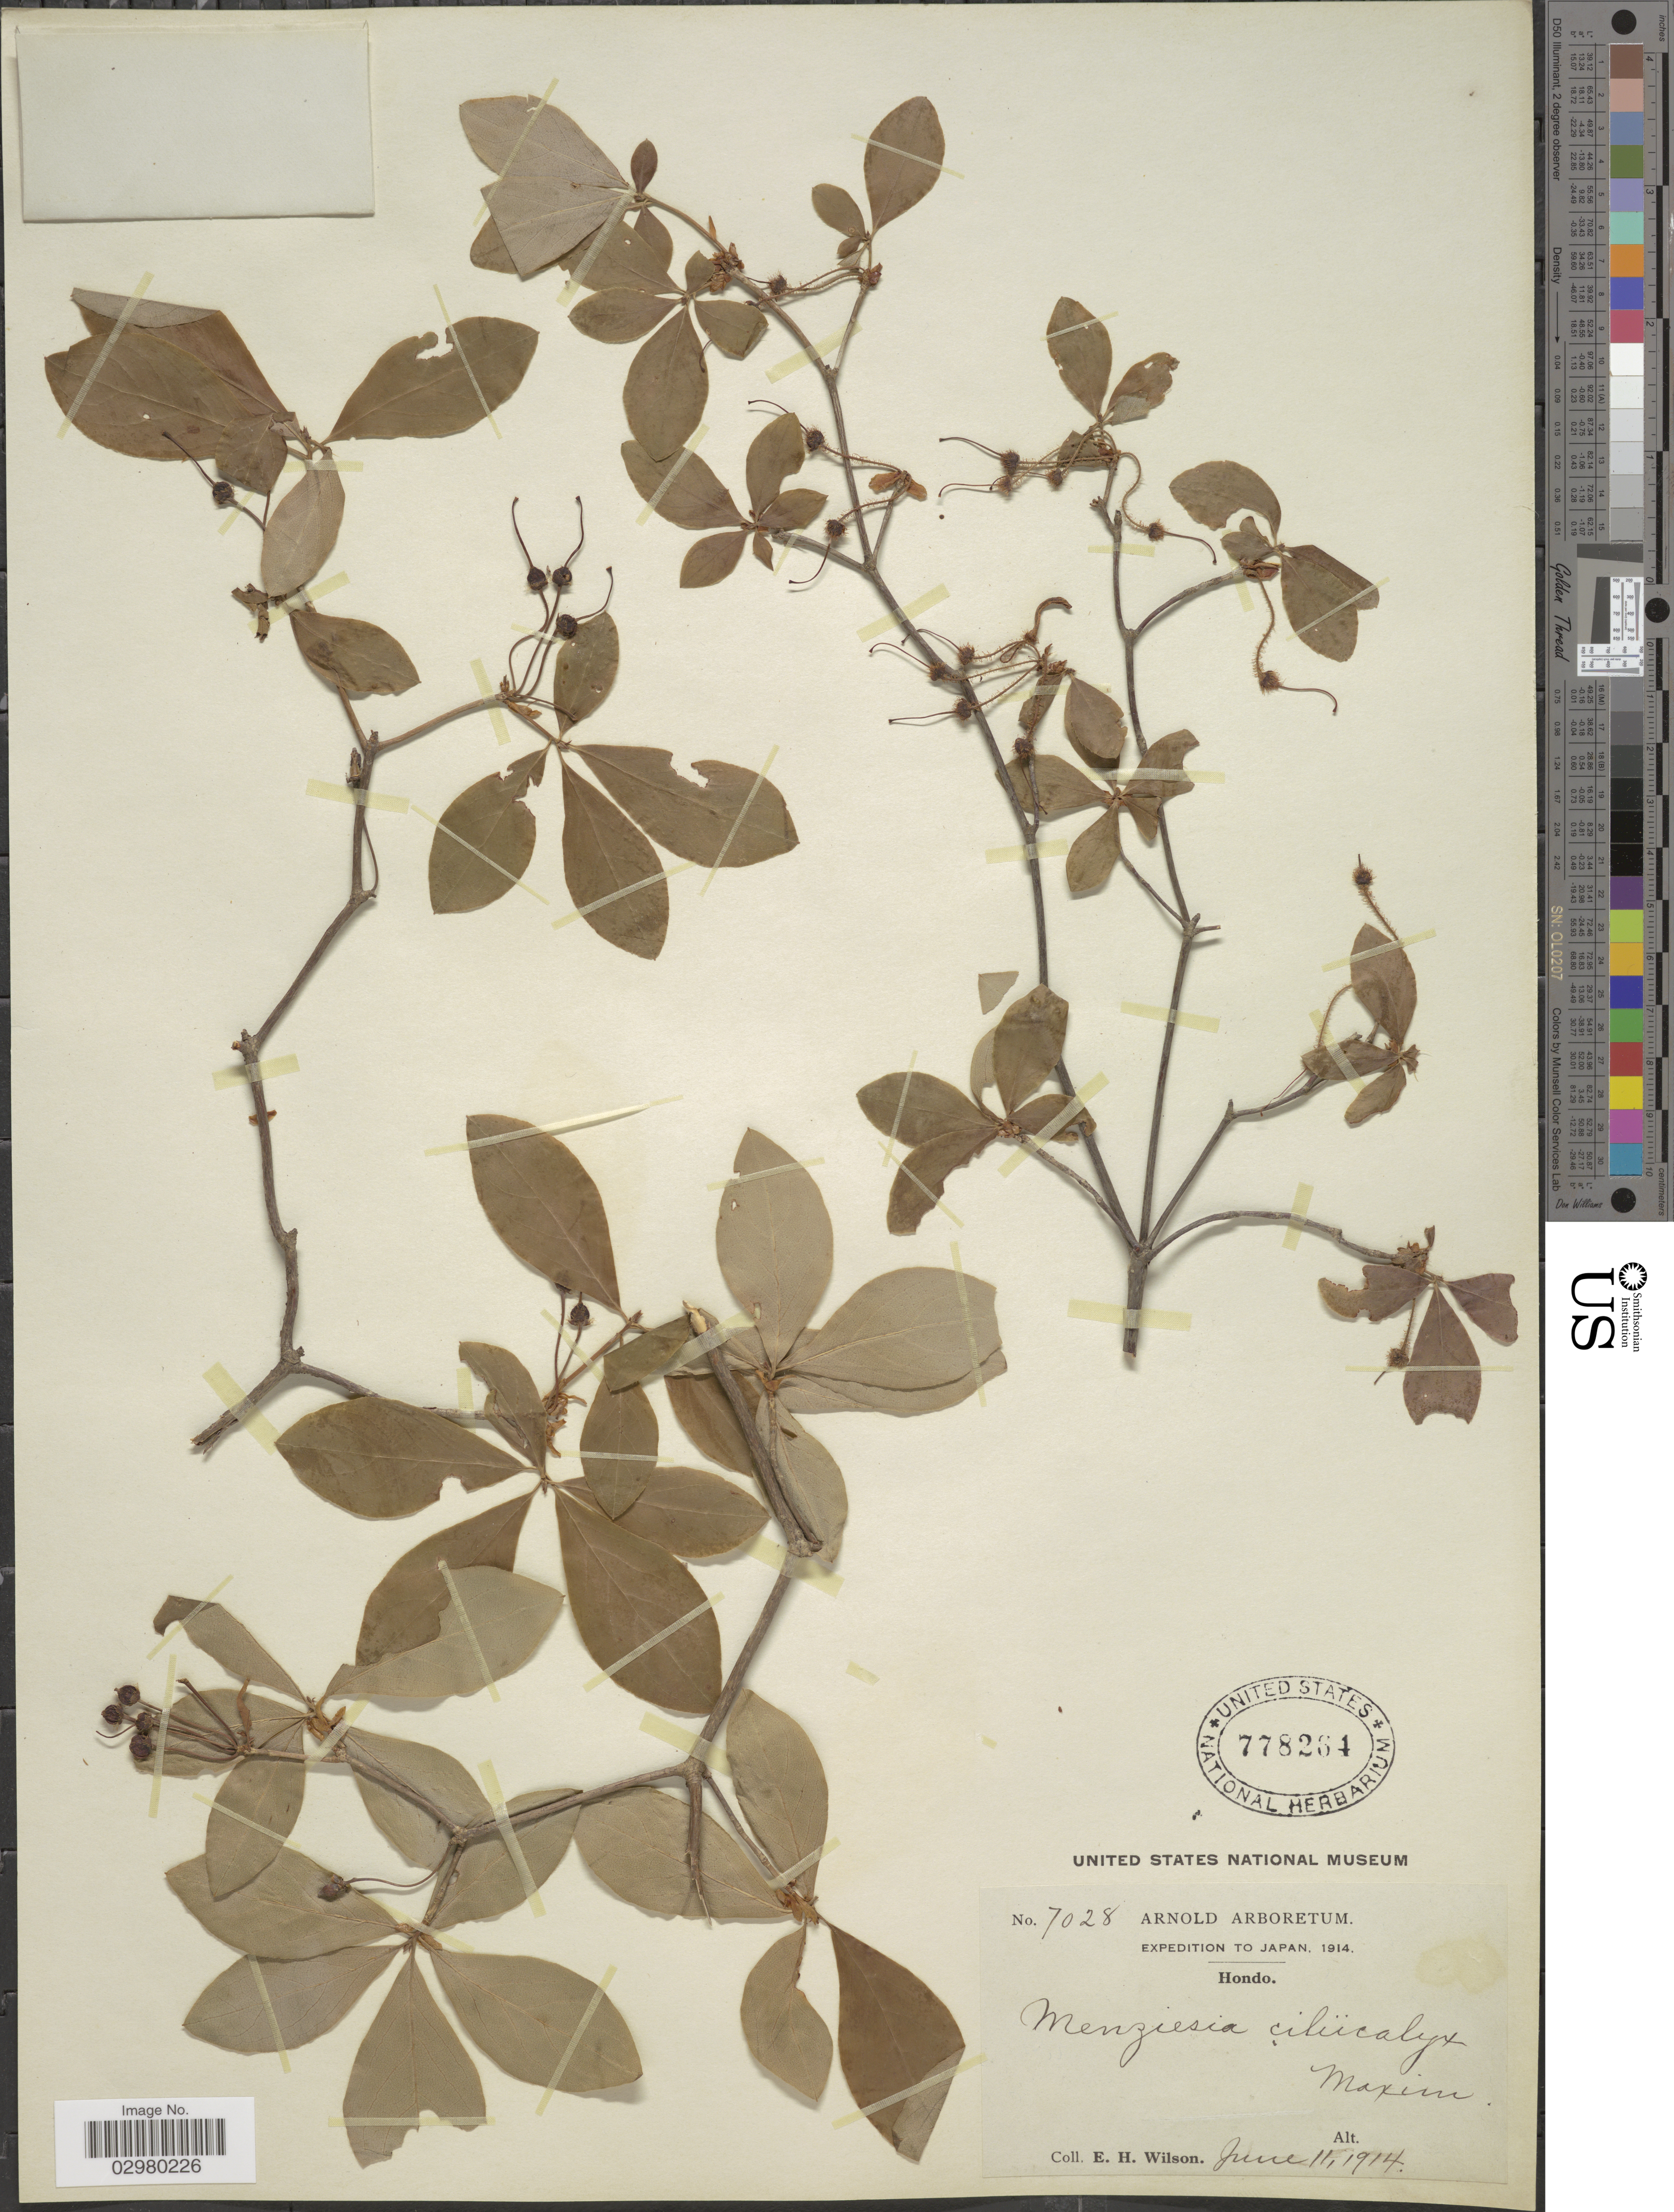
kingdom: Plantae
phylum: Tracheophyta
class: Magnoliopsida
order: Ericales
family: Ericaceae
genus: Menziesia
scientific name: Menziesia ciliicalyx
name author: Maxim.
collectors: E. Wilson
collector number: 7028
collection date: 1914-06-11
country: Japan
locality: Hondo.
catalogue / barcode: US 778264